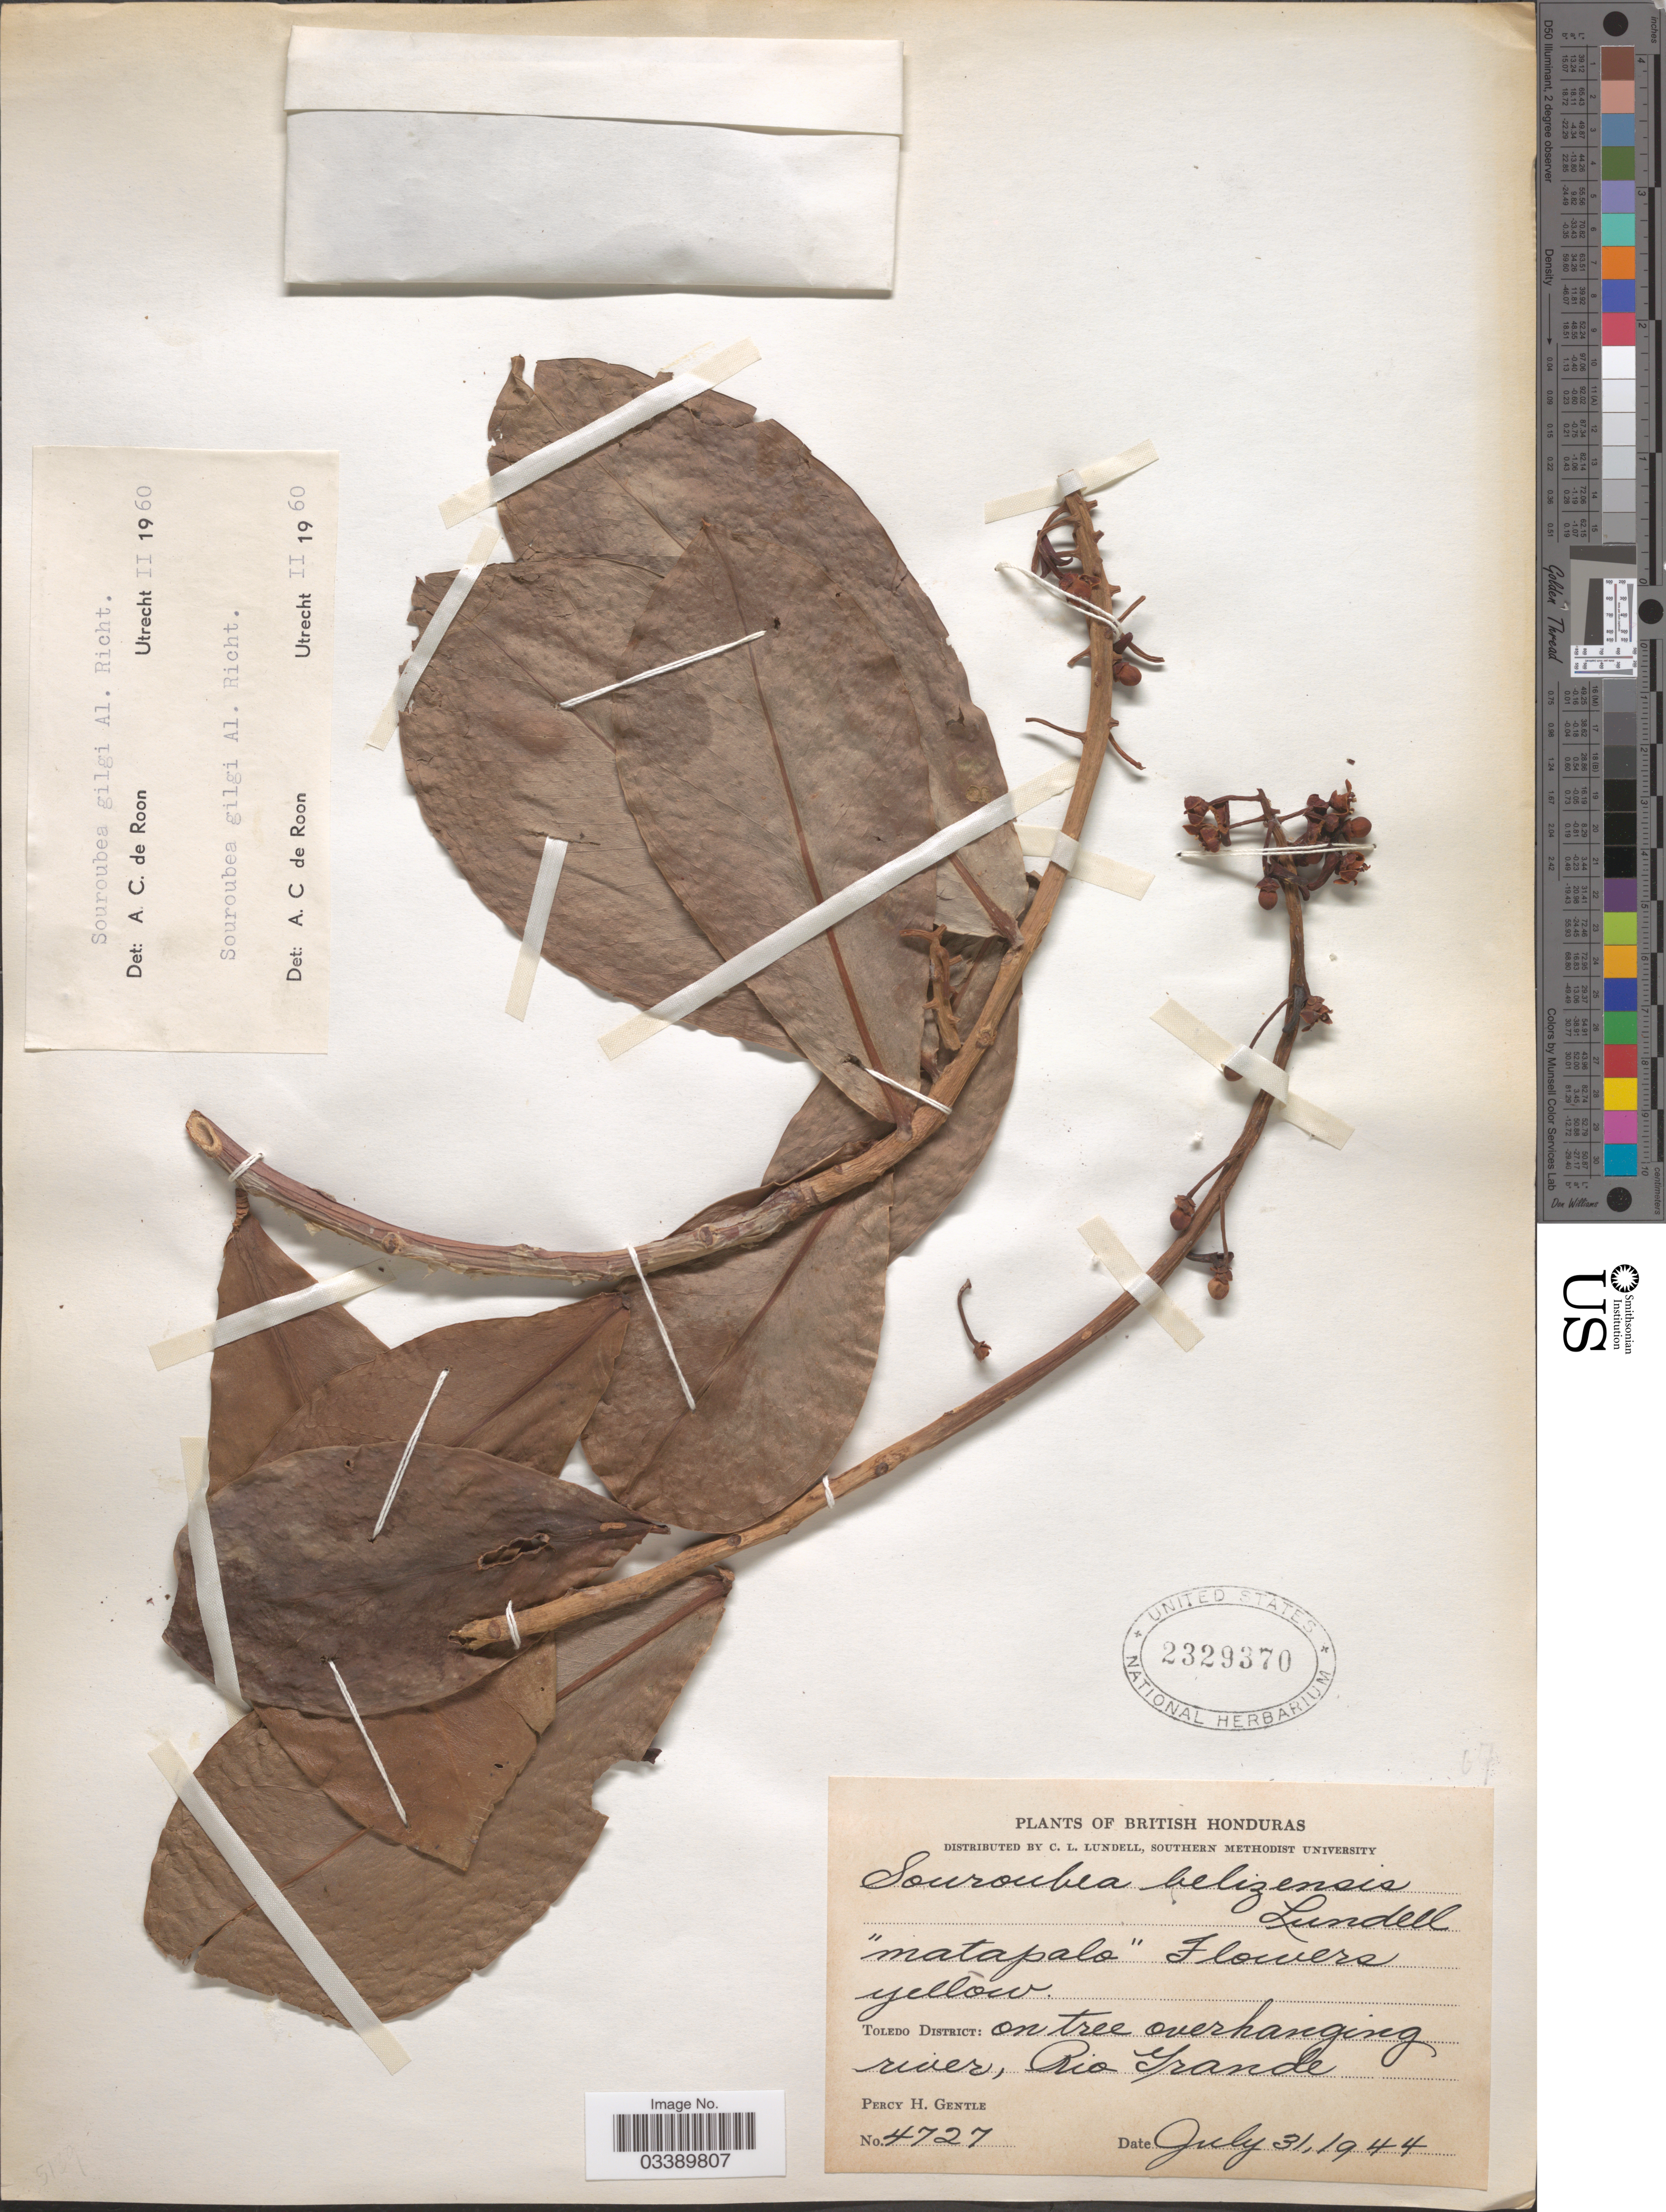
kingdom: Plantae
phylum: Tracheophyta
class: Magnoliopsida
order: Ericales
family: Marcgraviaceae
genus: Souroubea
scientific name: Souroubea gilgii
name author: V.A. Richt.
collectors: P. H. Gentle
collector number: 4727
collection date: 1944-07-31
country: Belize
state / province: Toledo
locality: British Honduras. Toledo District: on tree overhanging river, Rio Grande.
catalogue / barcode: US 2329370